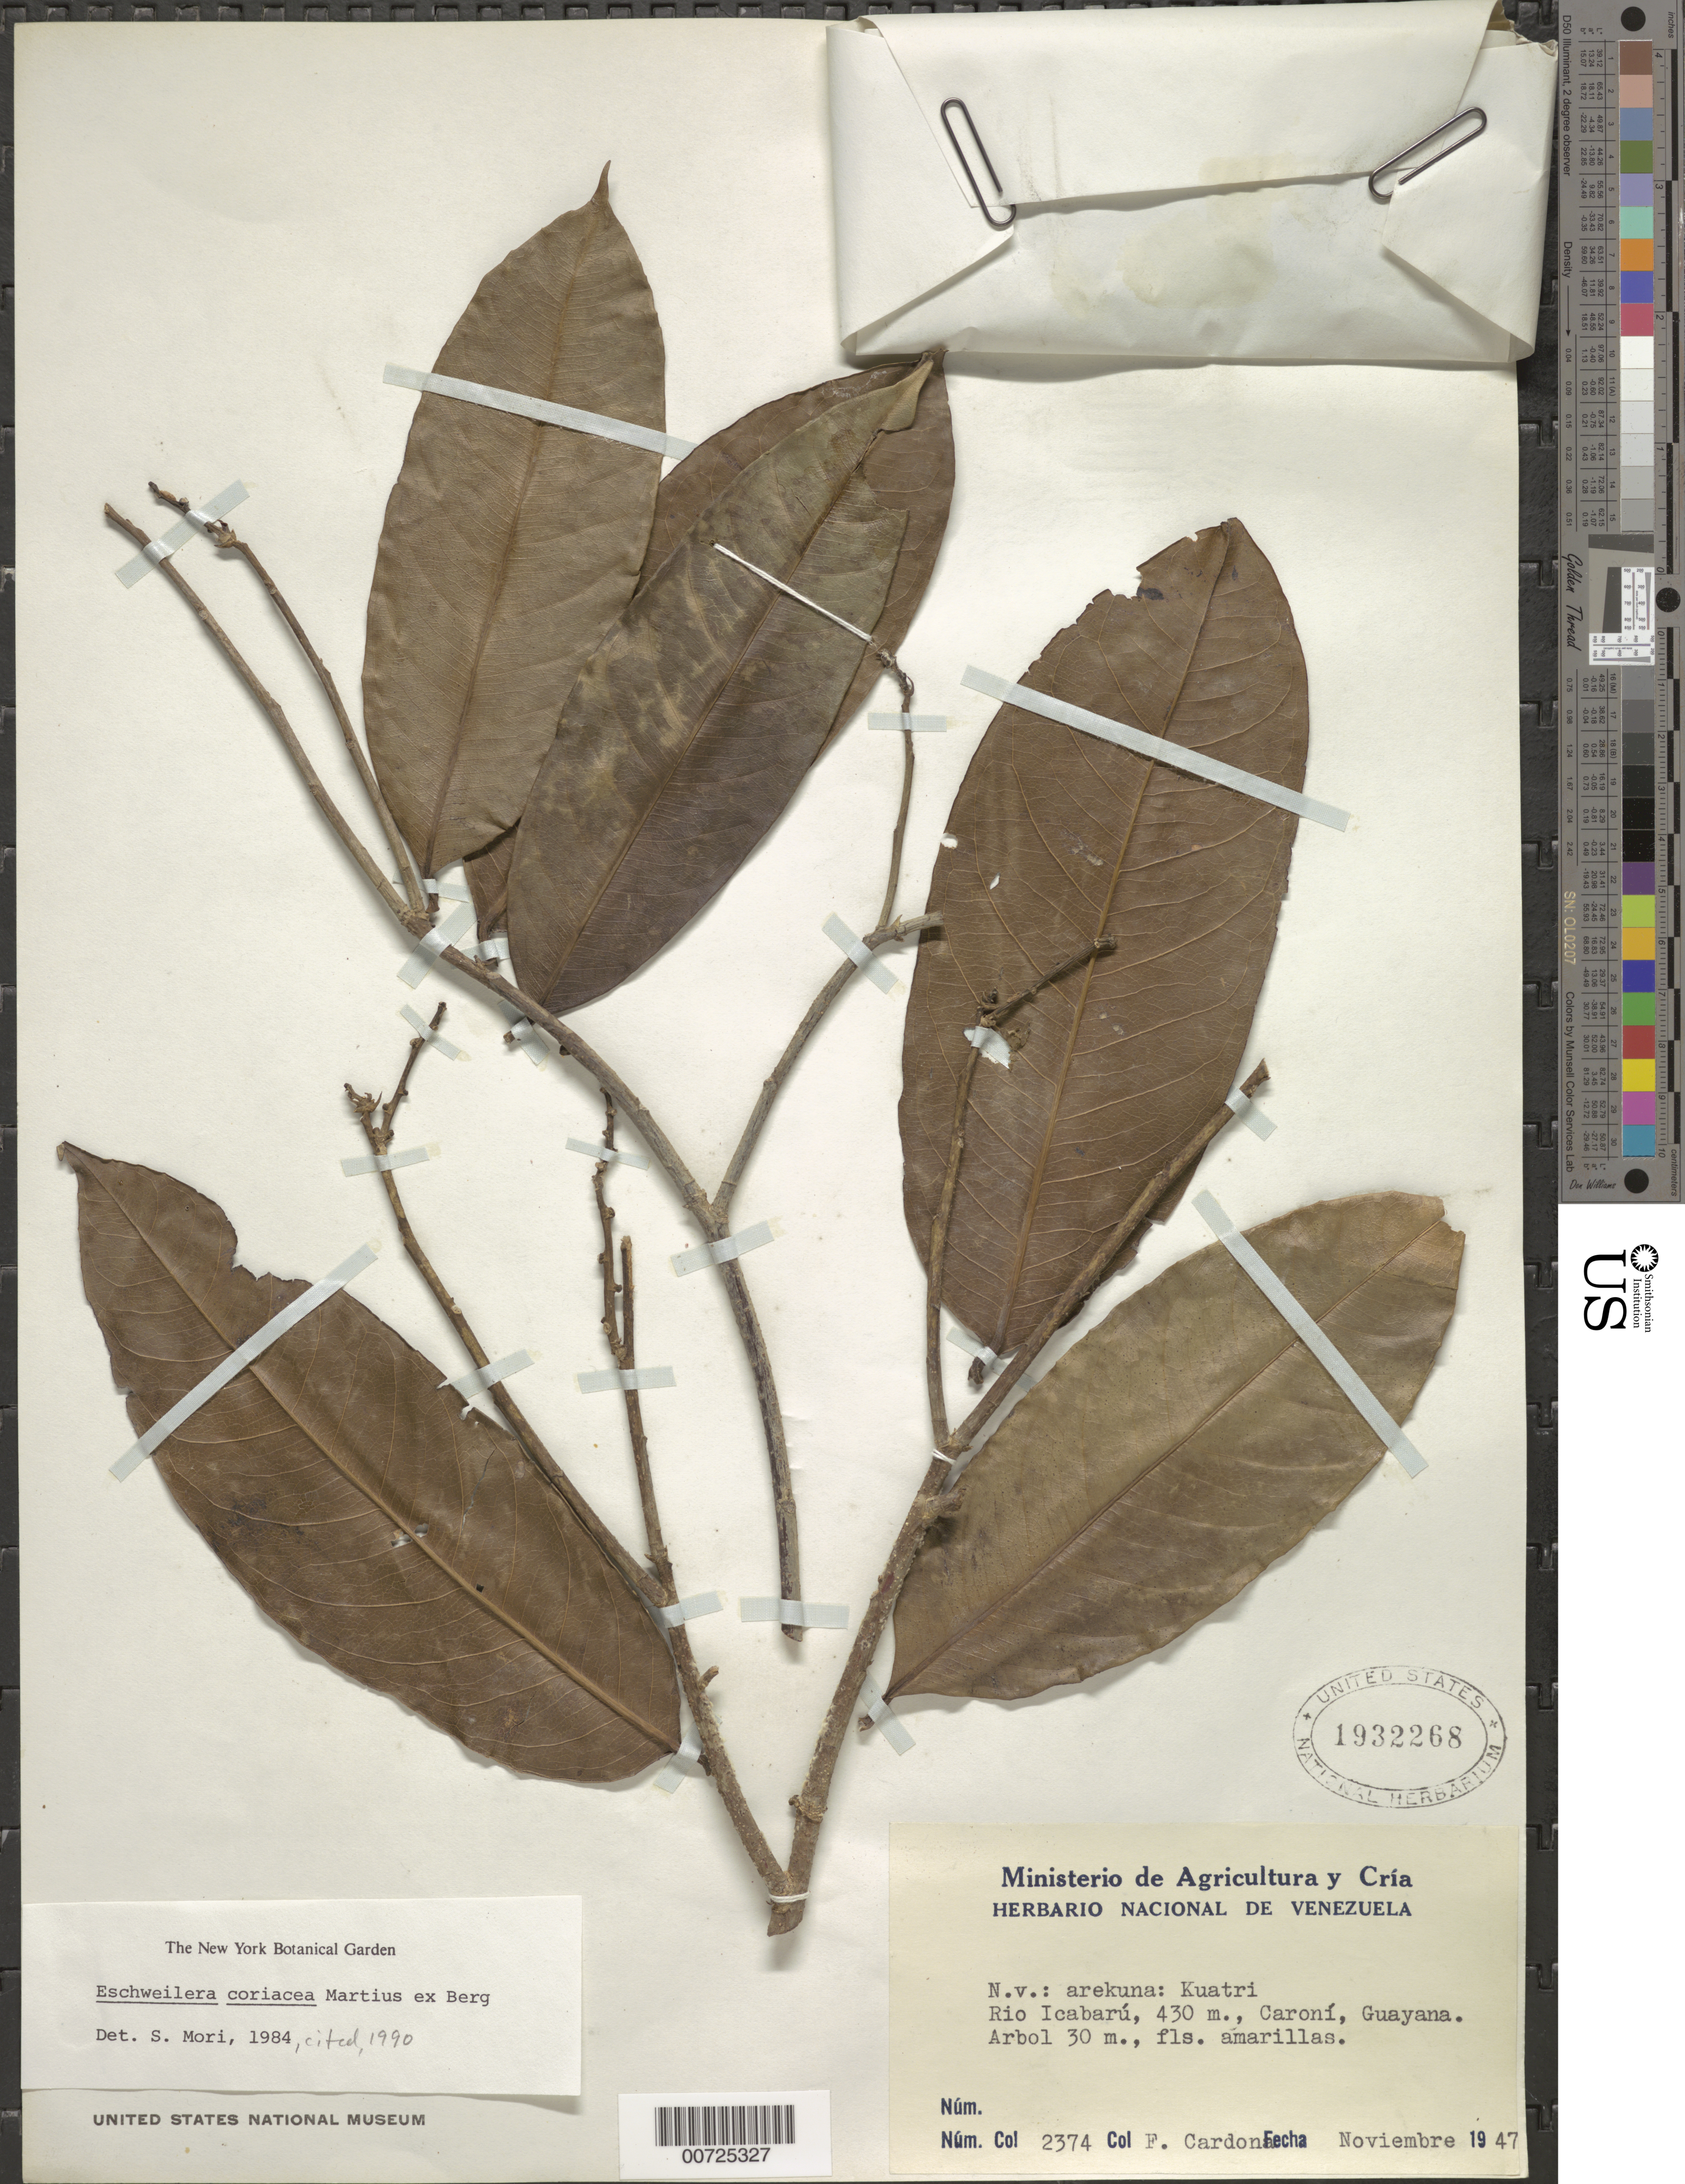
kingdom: Plantae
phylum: Tracheophyta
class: Magnoliopsida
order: Ericales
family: Lecythidaceae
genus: Eschweilera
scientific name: Eschweilera coriacea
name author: (DC.) S.A. Mori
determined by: Mori, Scott A.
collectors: F. Cardona Puig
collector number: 2374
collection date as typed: Nov-47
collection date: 1947-11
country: Venezuela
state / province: Bolívar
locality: Río Icabarú, Caroní, Guayana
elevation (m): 430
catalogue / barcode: US 1932268